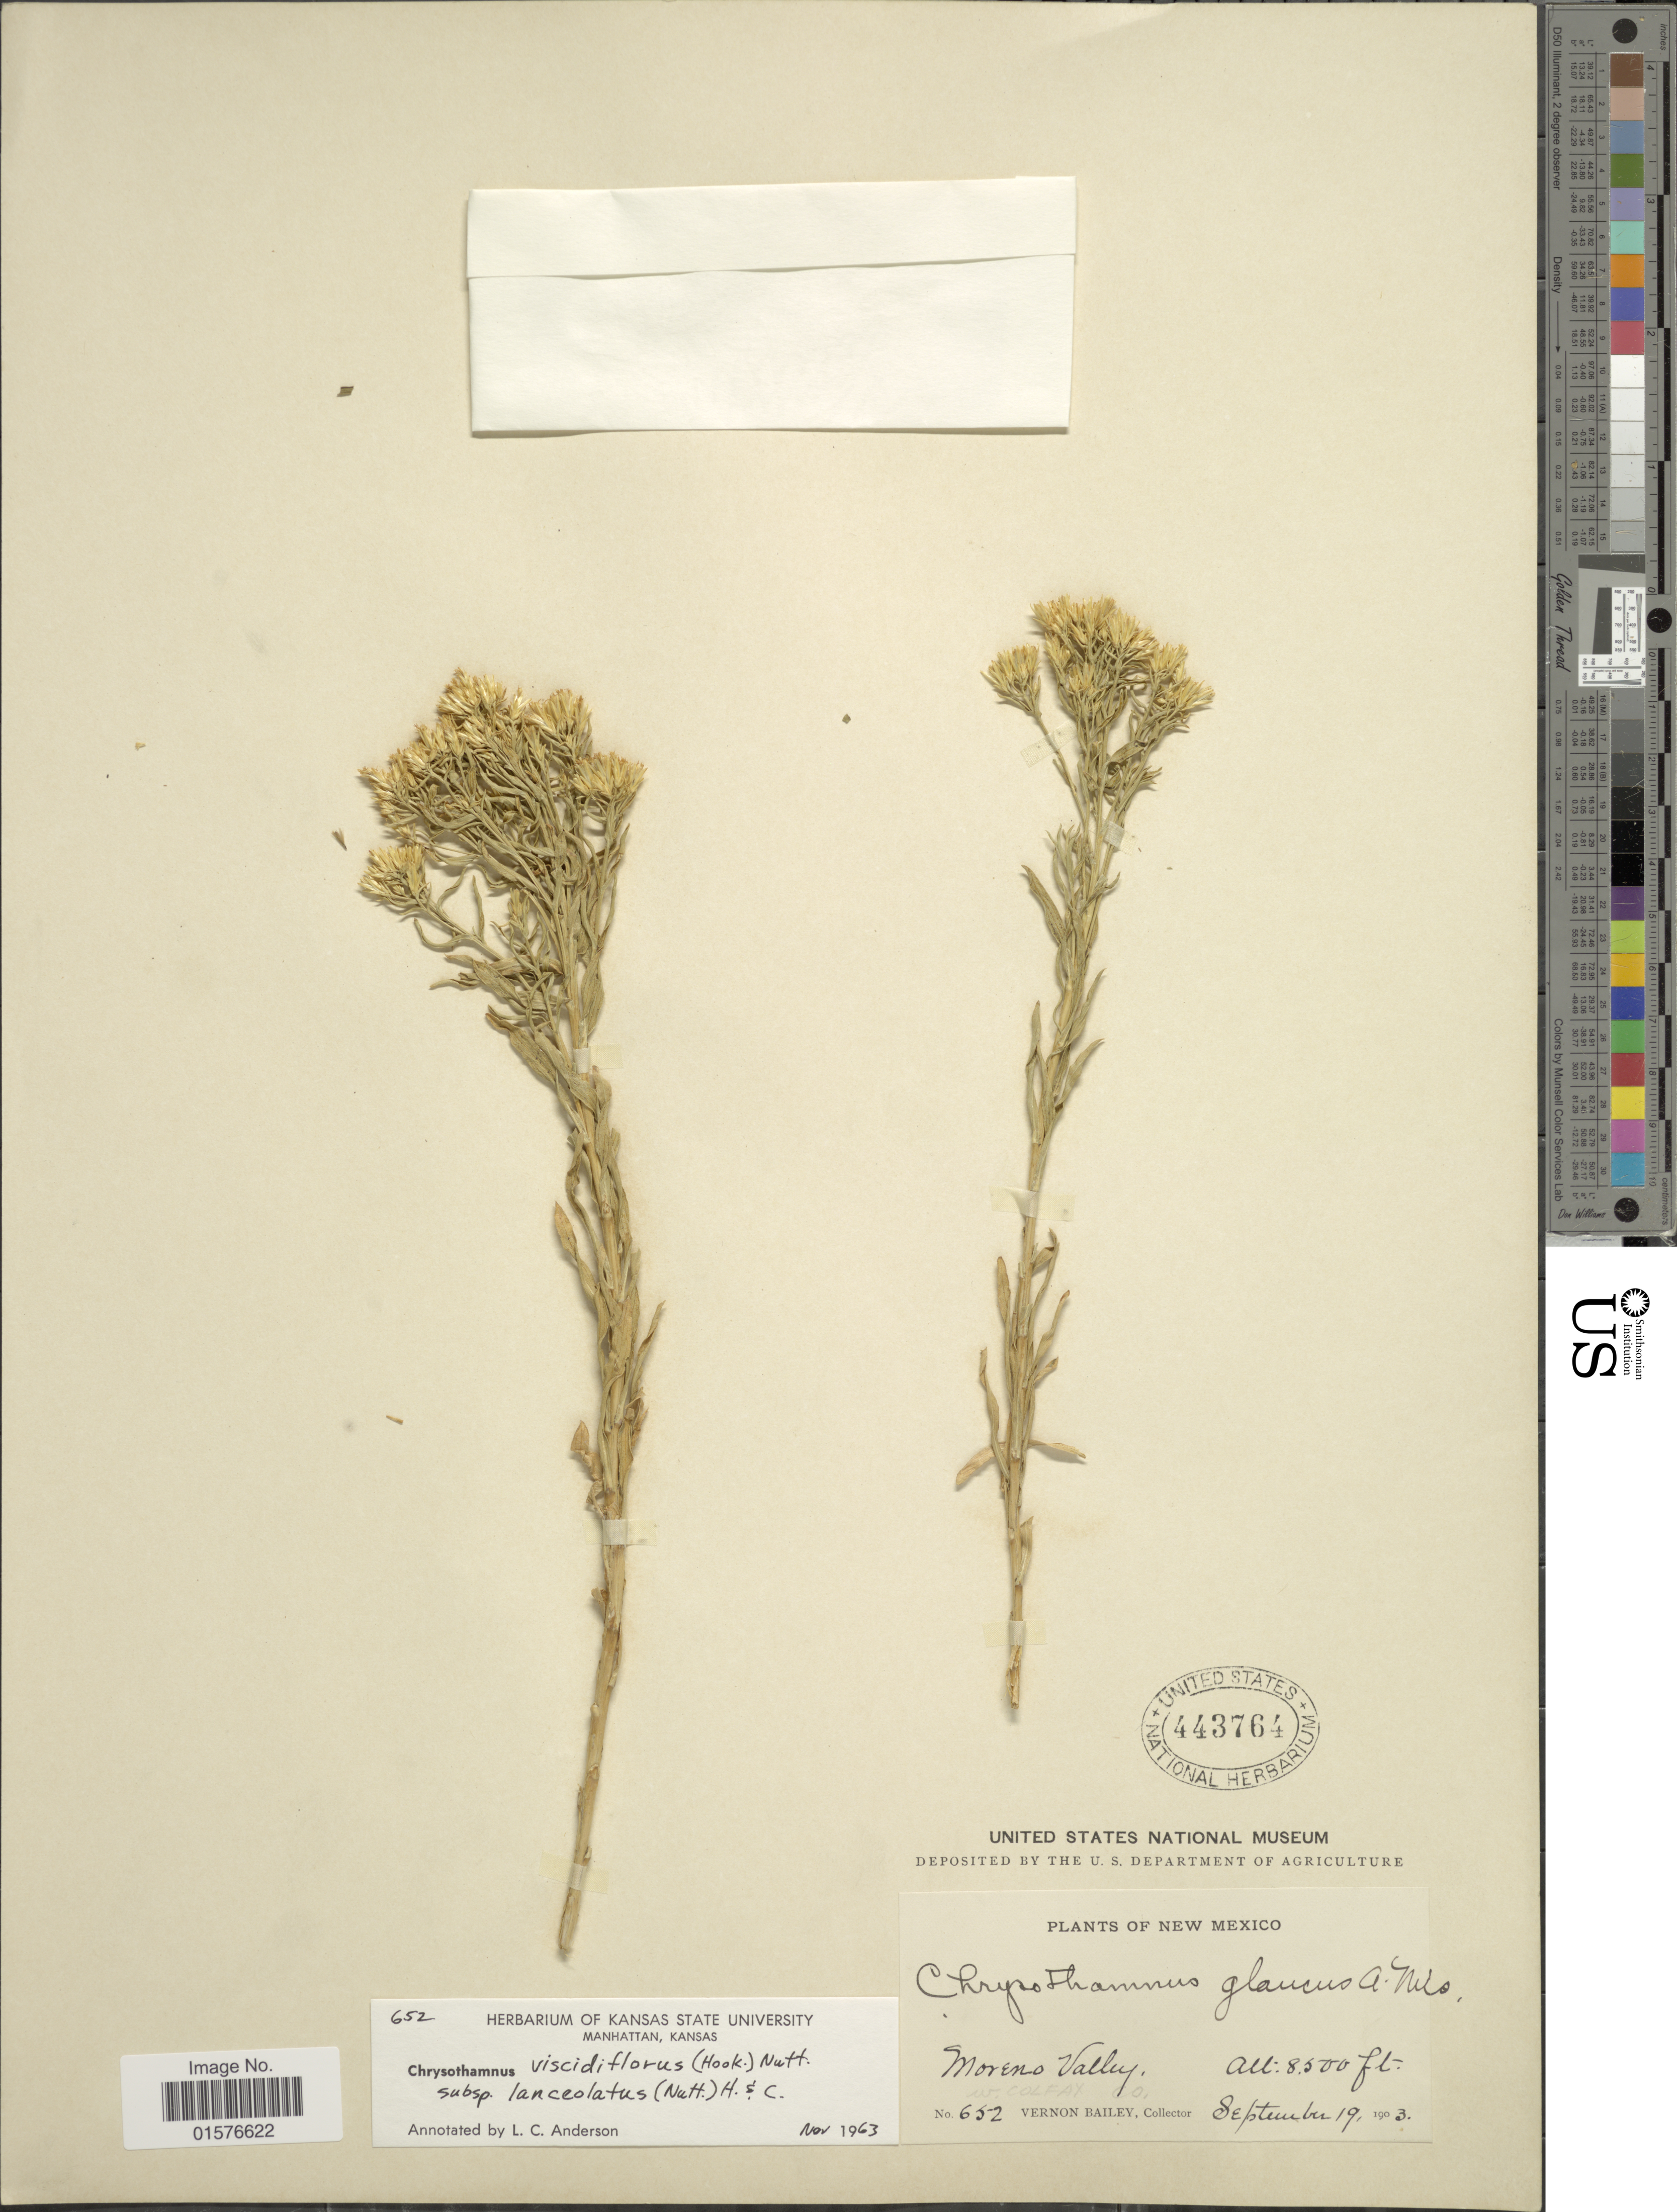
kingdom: Plantae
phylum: Tracheophyta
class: Magnoliopsida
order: Asterales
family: Asteraceae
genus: Chrysothamnus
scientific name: Chrysothamnus viscidiflorus subsp. lanceolatus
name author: (Nutt.) H.M. Hall & Clem.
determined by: Urbatsch, Lowell E., Curator (LSU), Louisiana State University (UNITED STATES)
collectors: V. O. Bailey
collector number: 652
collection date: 1903-09-19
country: United States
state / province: New Mexico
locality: Moreno Valley.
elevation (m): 2591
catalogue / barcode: US 443764